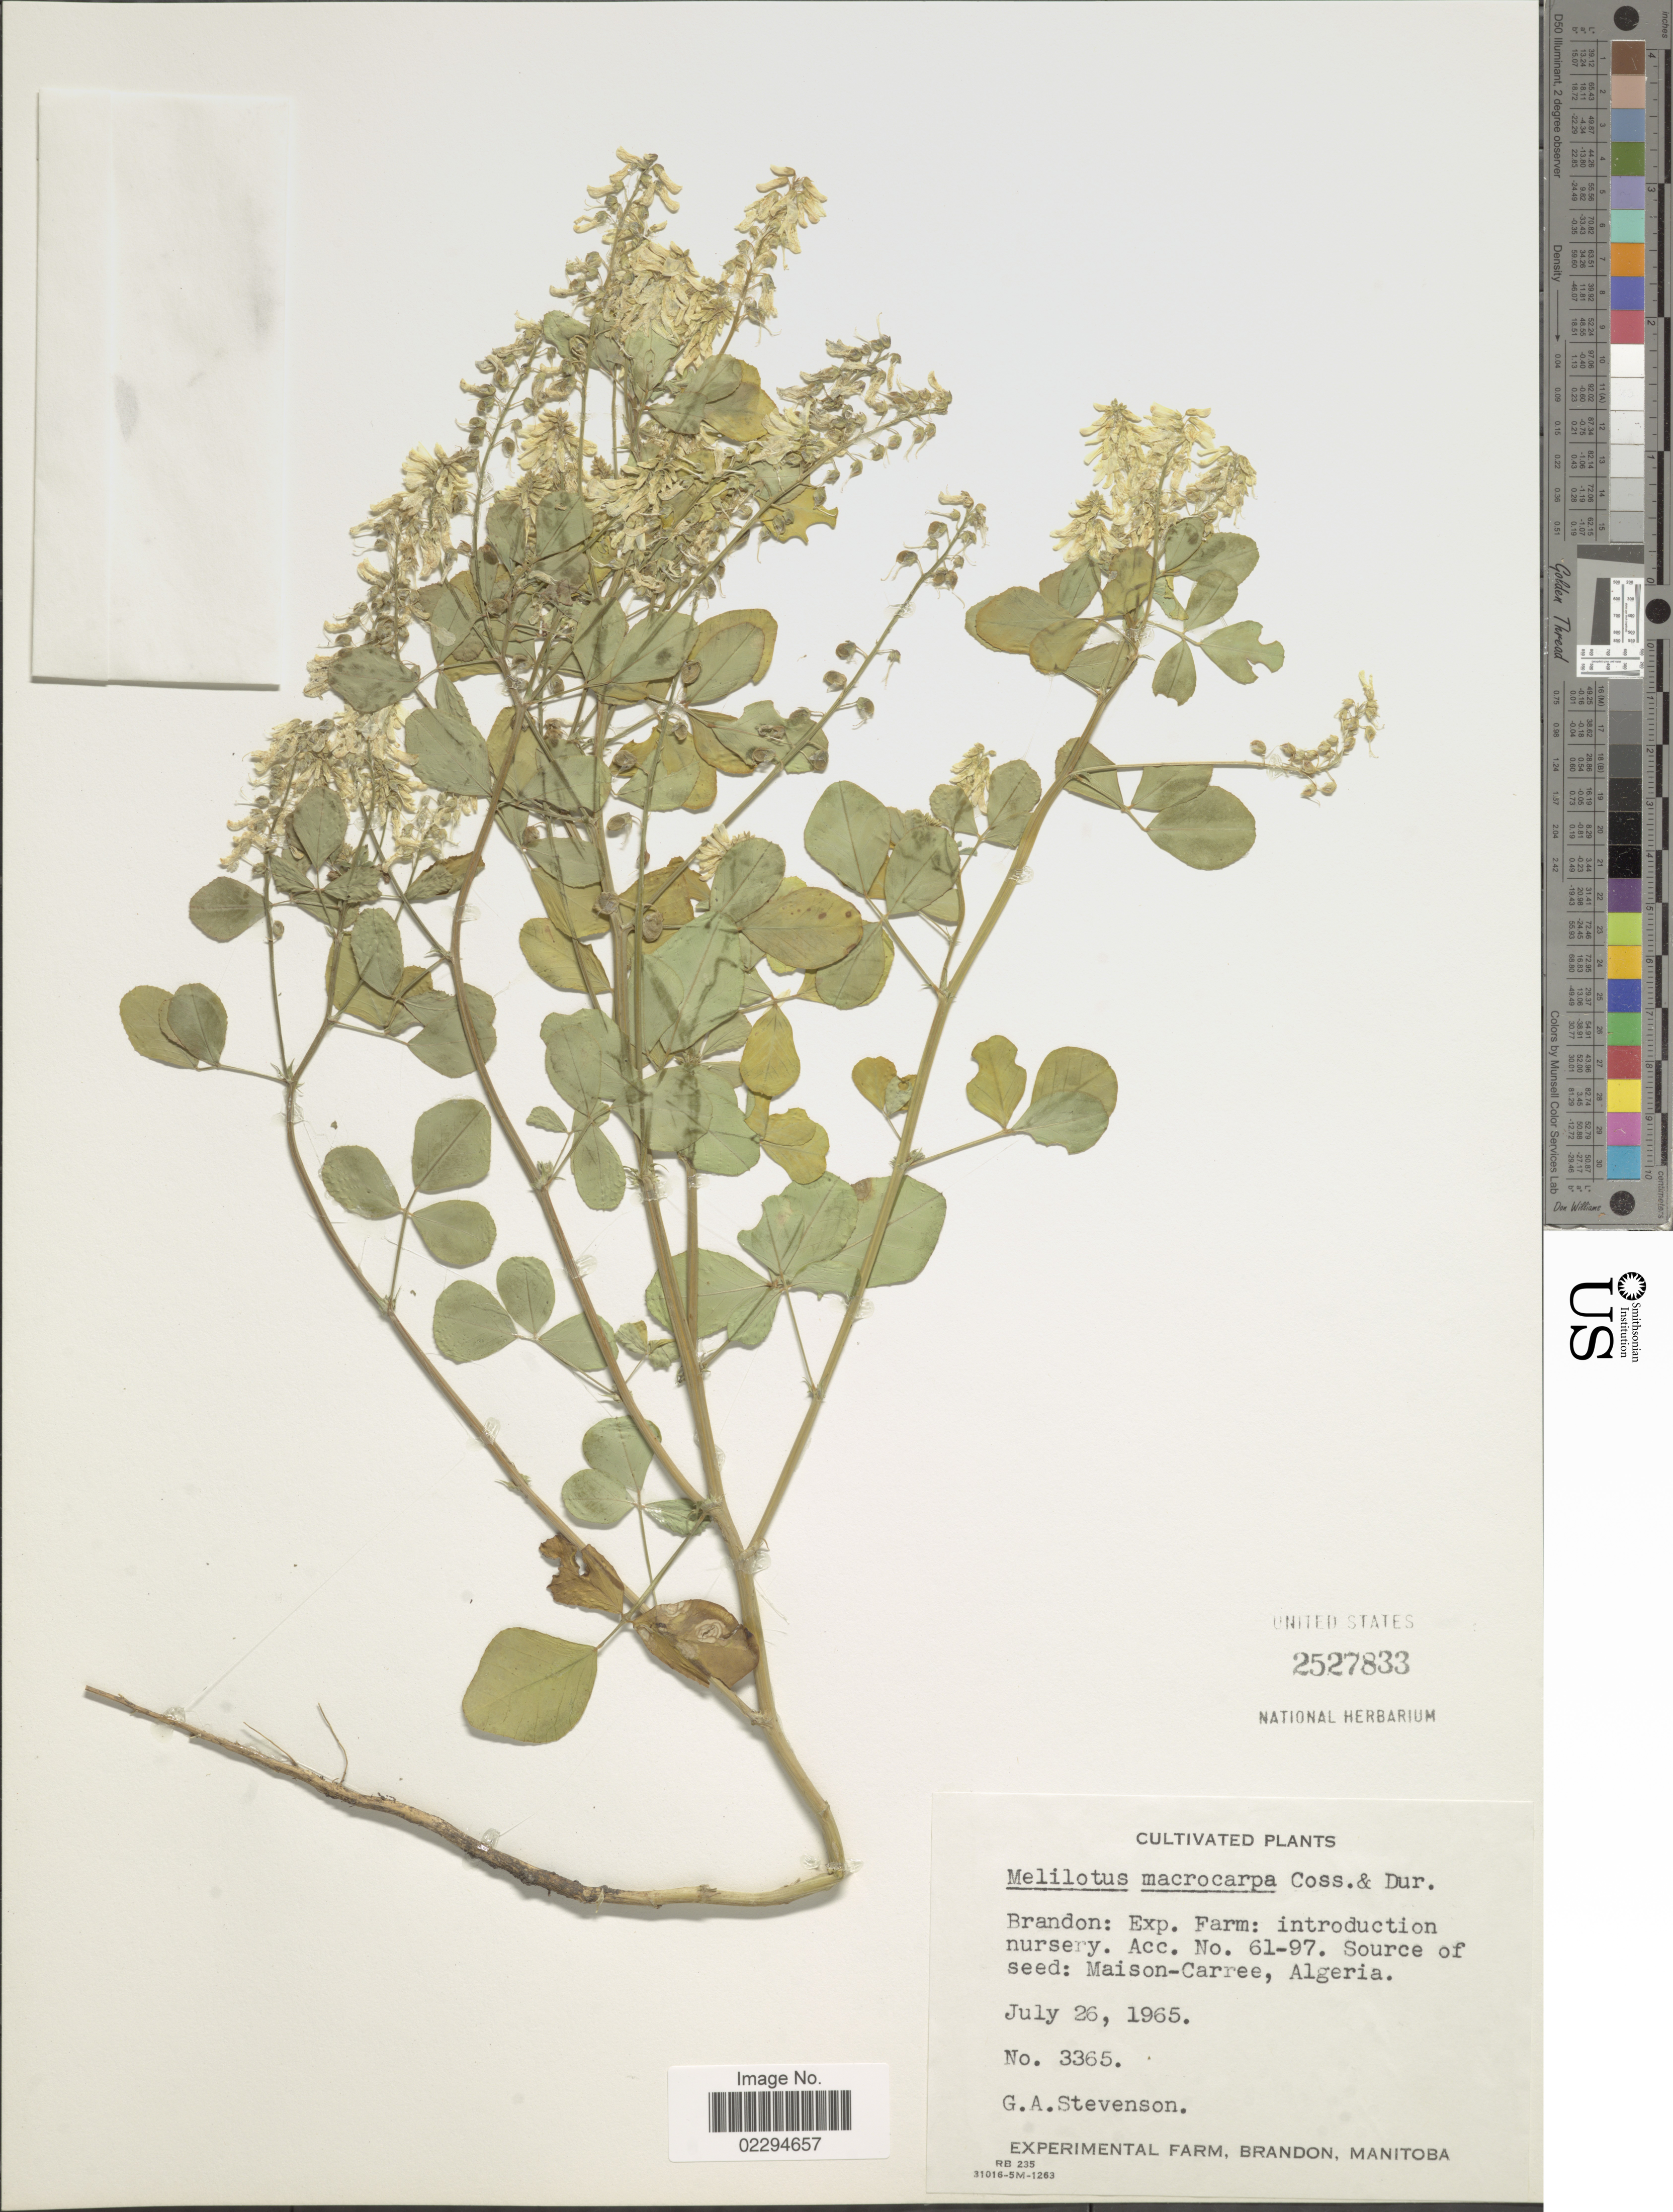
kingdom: Plantae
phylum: Tracheophyta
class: Magnoliopsida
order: Fabales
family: Fabaceae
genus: Melilotus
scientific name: Melilotus macrocarpus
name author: Coss. & Durieu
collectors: G. Stevenson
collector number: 3365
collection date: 1965-07-26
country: Canada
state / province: Manitoba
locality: Brandon: Exp. Farm: introduction nursery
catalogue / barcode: US 2527833